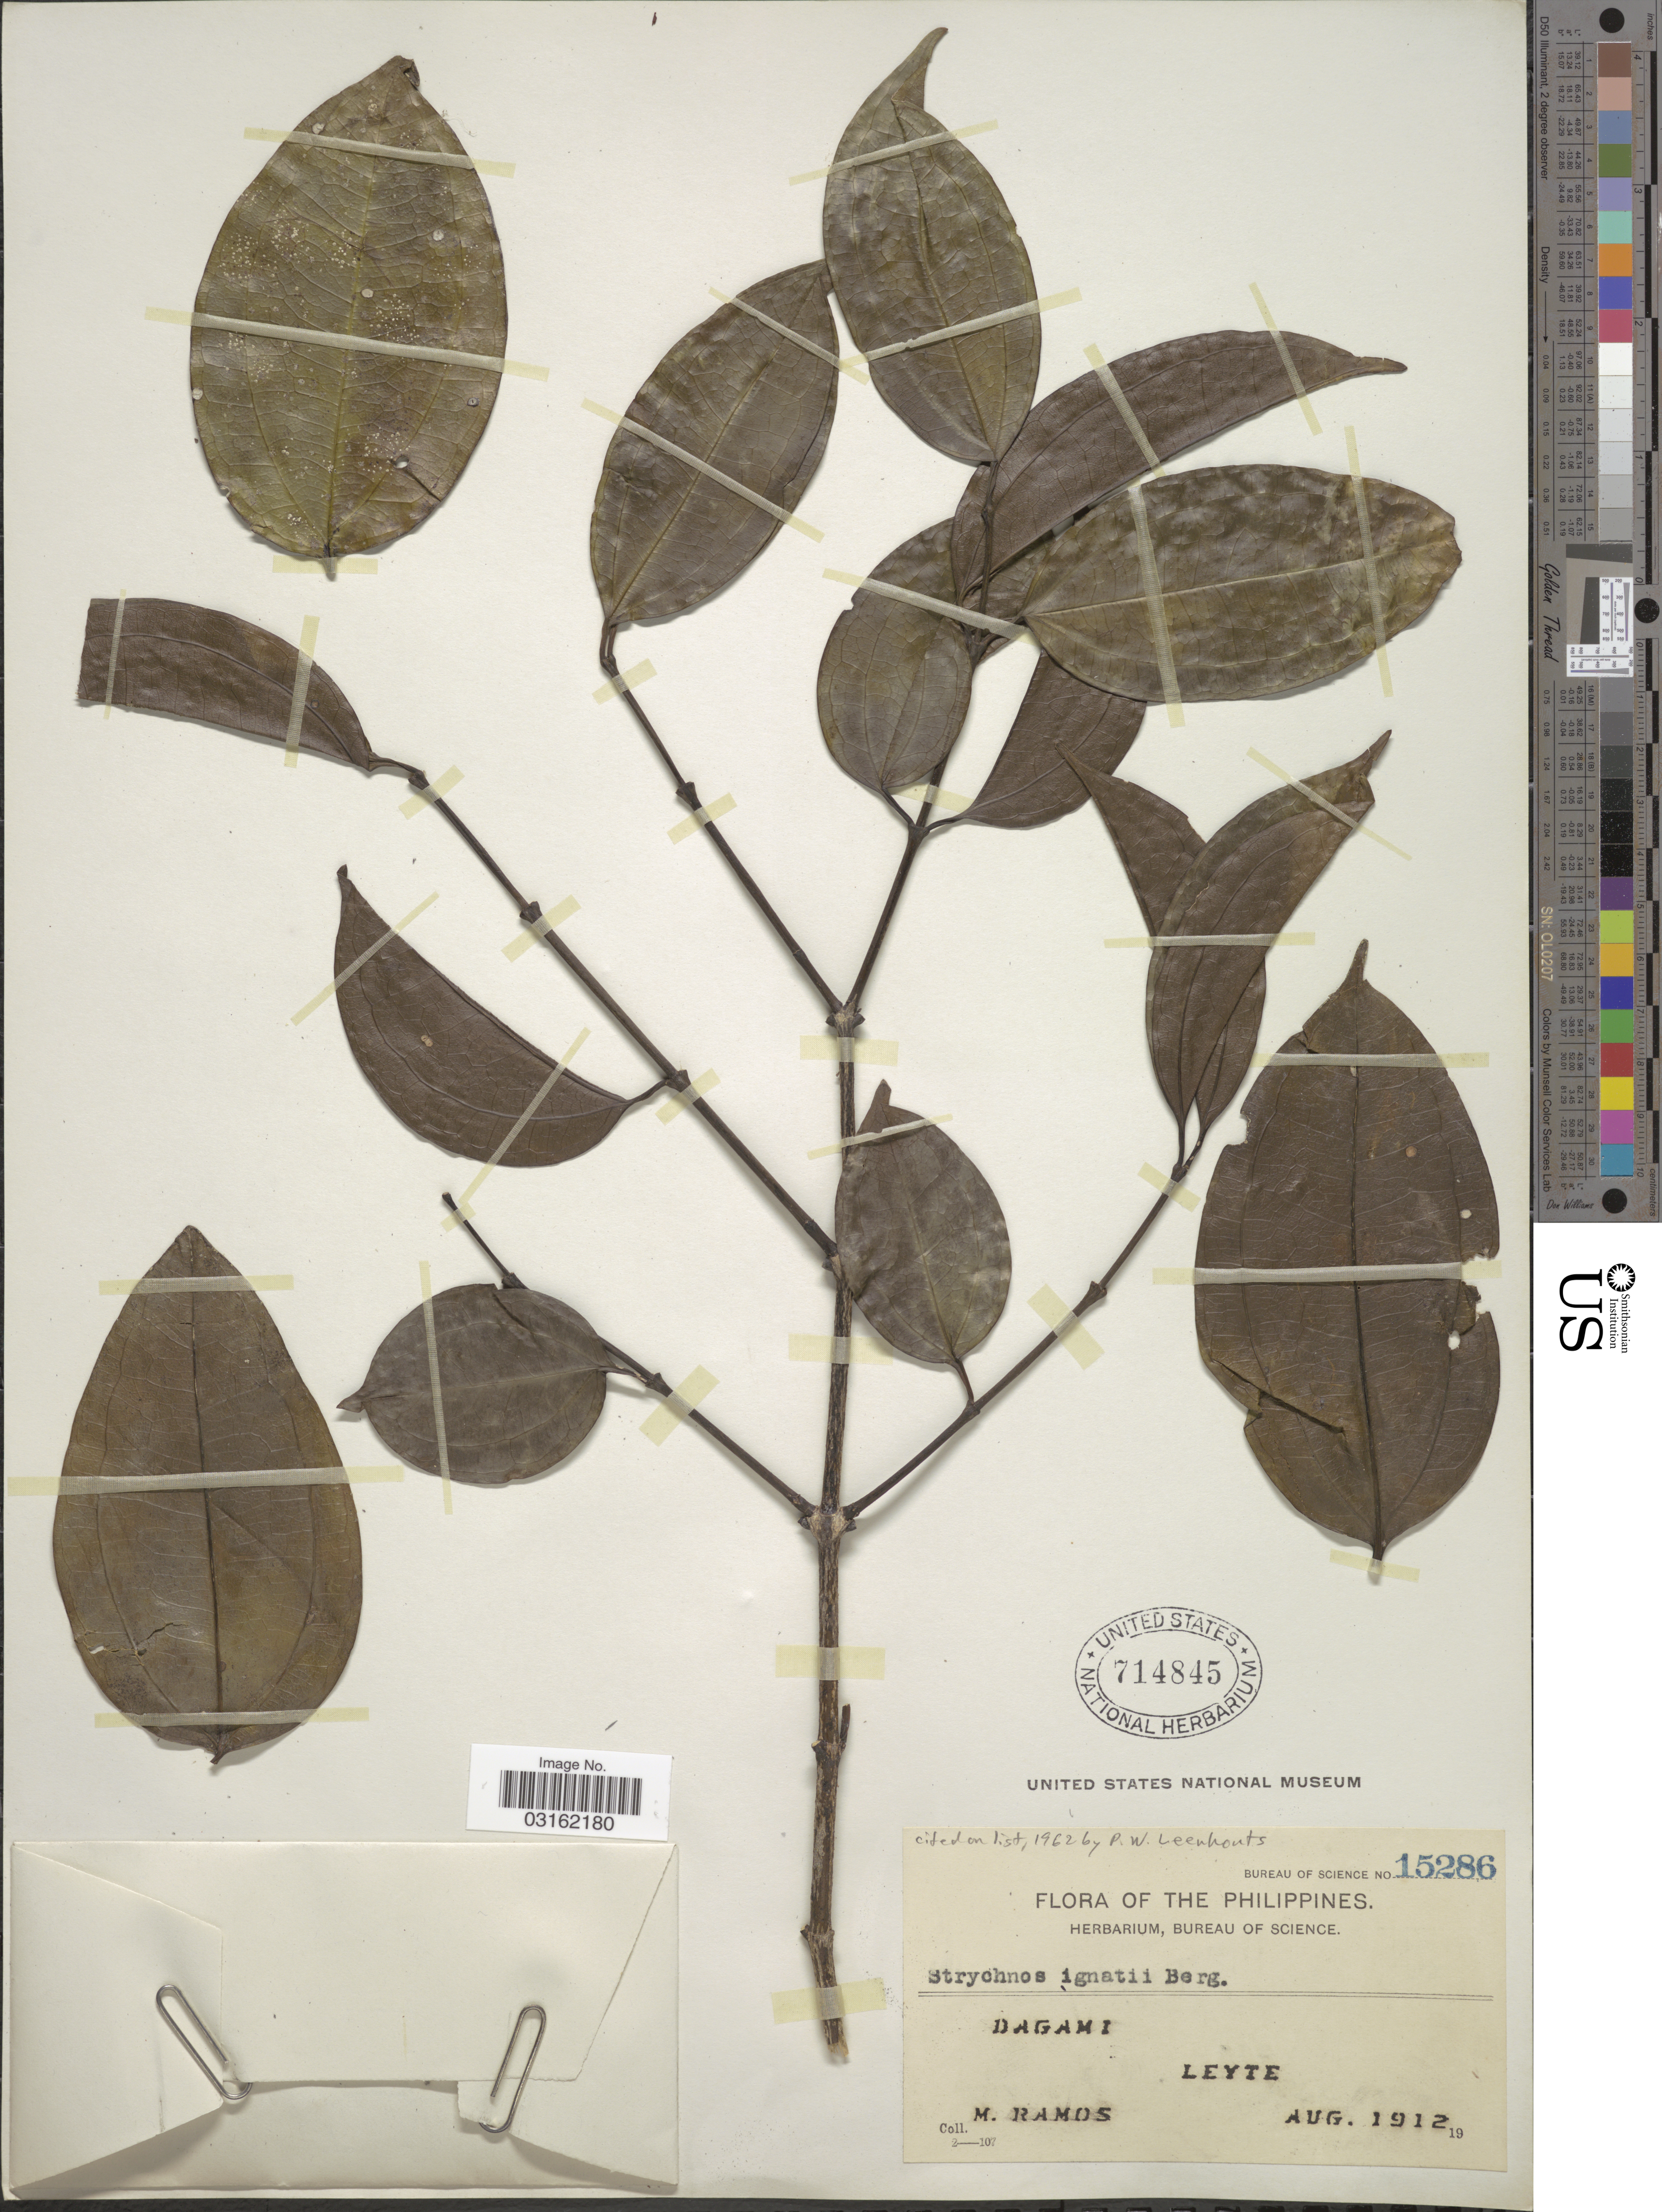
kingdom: Plantae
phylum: Tracheophyta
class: Magnoliopsida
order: Gentianales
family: Loganiaceae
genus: Strychnos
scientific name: Strychnos ignatii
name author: P.J. Bergius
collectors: M. Ramos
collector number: Bureau of science 15286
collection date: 1912-08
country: Philippines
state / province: Eastern Visayas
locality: Dagami, Leyte.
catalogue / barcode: US 714845